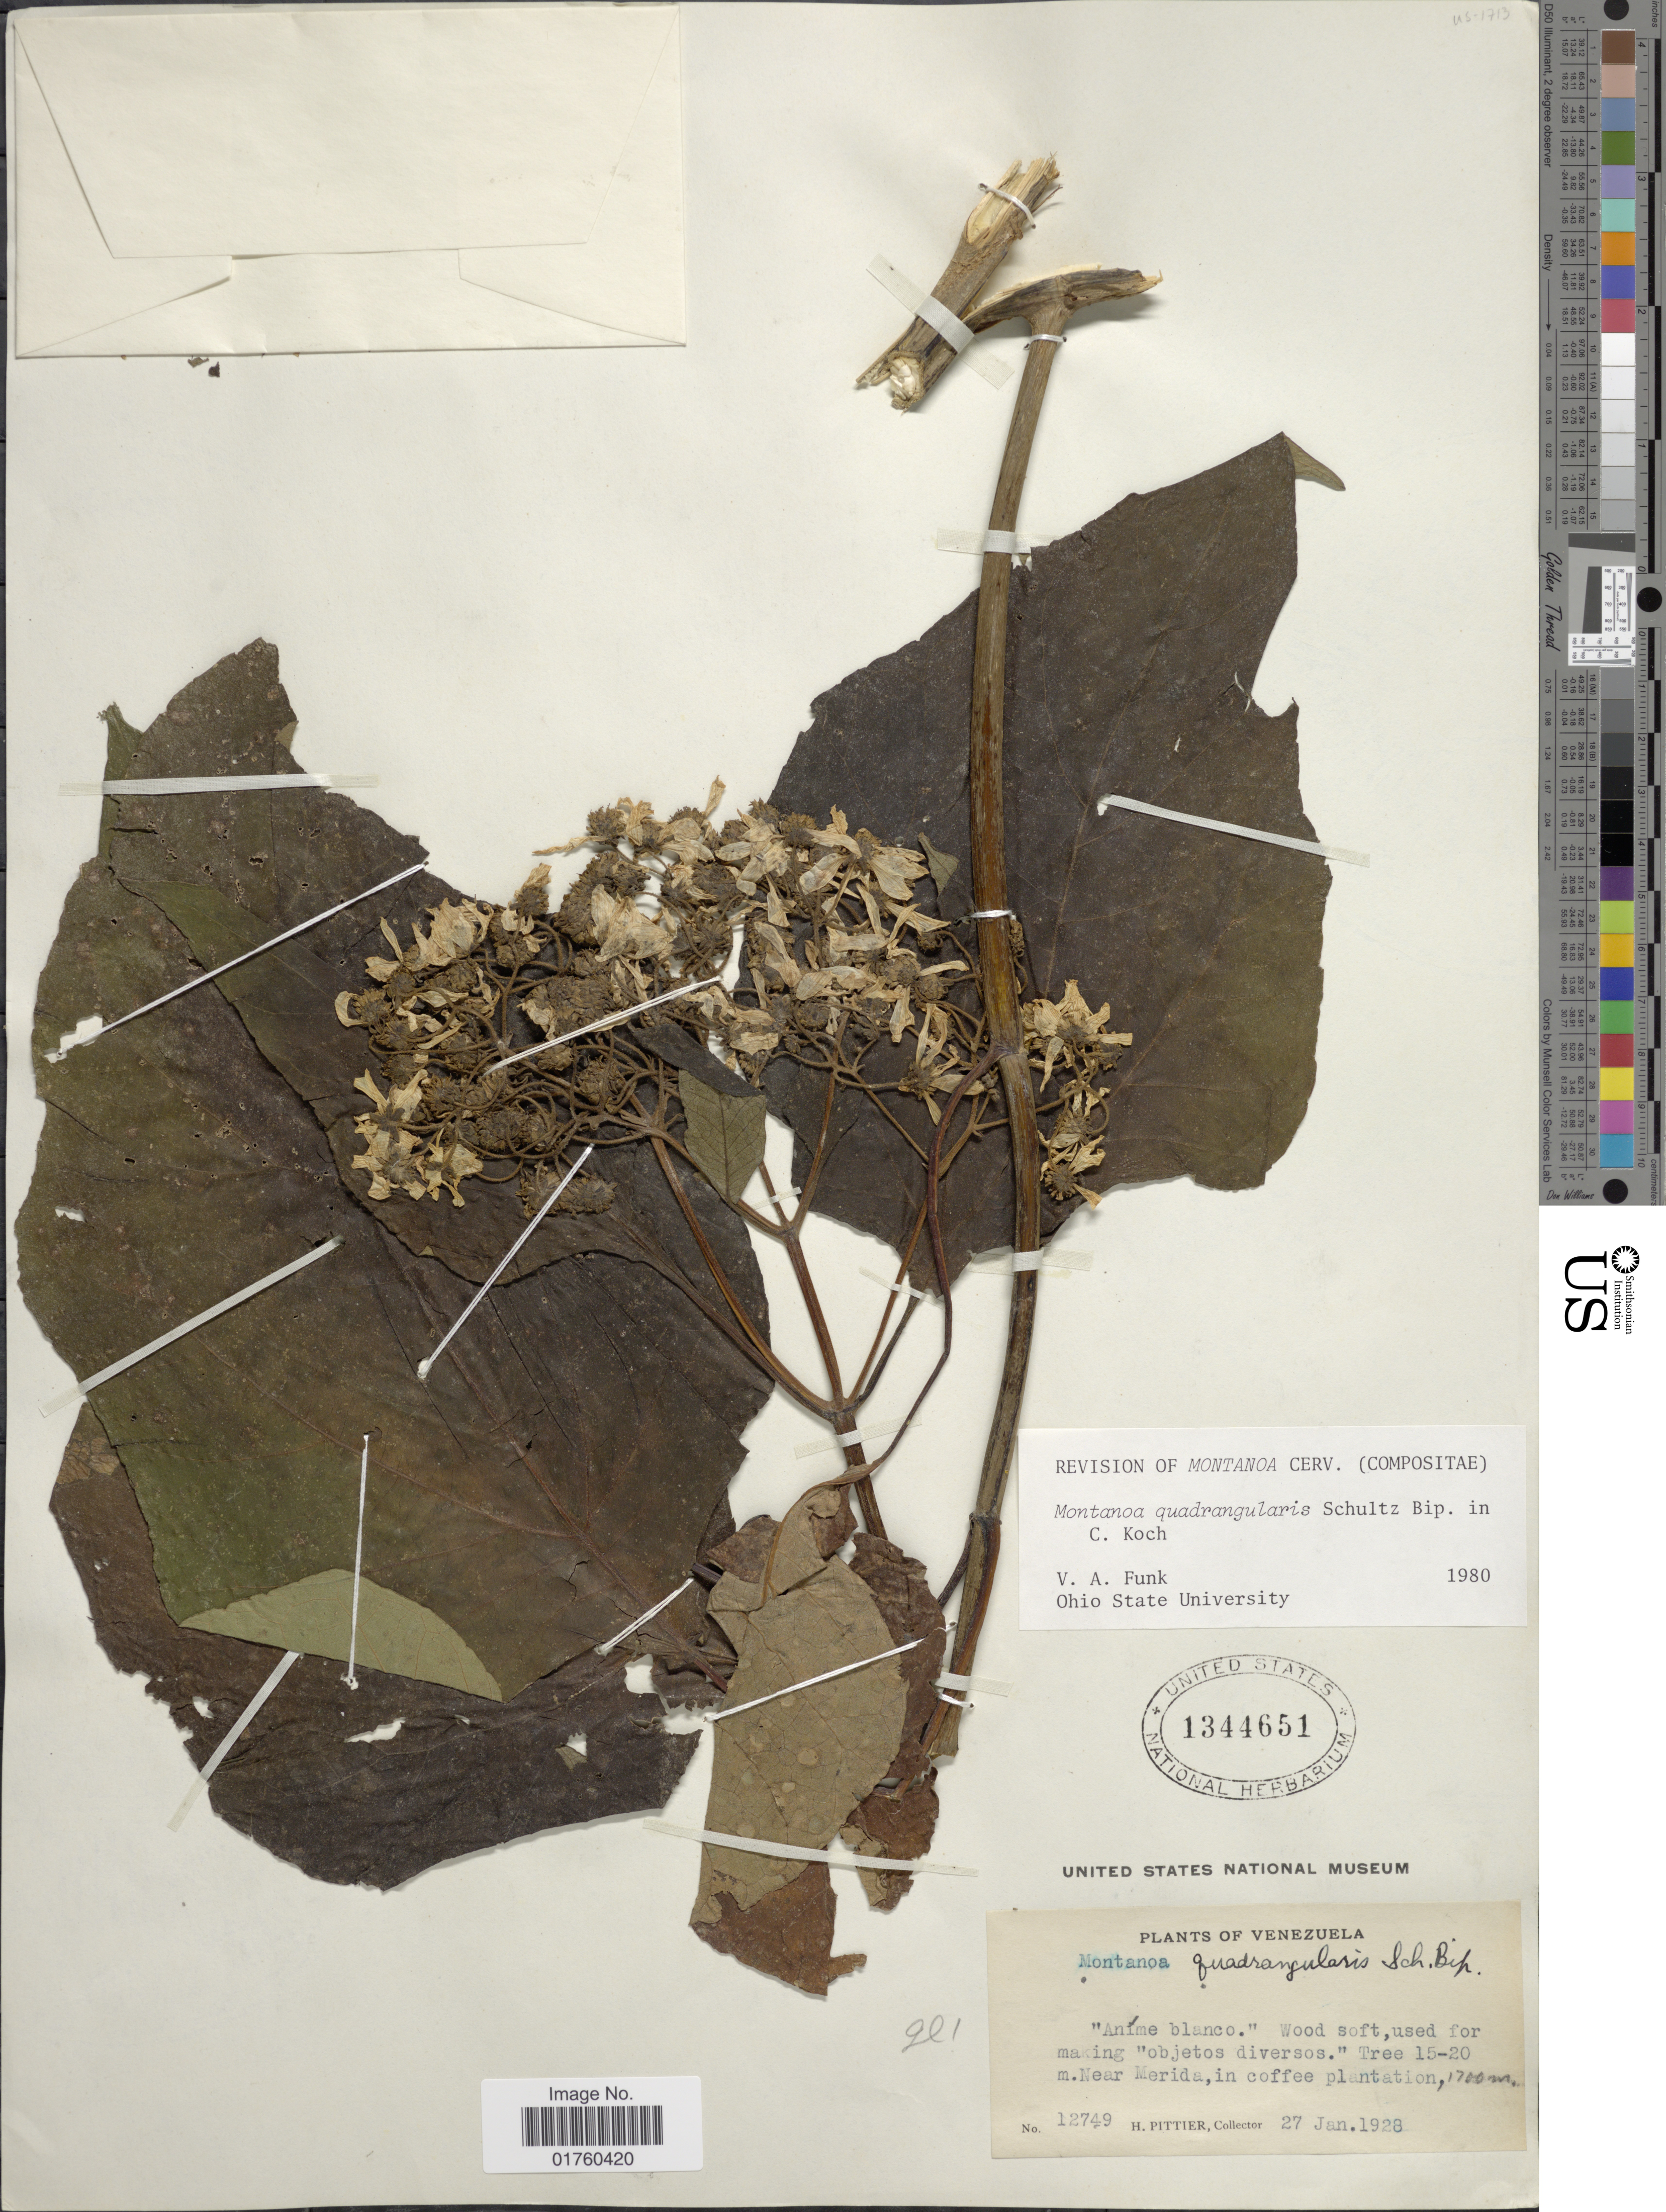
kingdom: Plantae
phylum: Tracheophyta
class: Magnoliopsida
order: Asterales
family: Asteraceae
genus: Montanoa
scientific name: Montanoa quadrangularis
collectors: H. F. Pittier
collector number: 12749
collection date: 1928-01-27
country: Venezuela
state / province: Mérida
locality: Near Merida, in coffee plantation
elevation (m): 1700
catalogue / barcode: US 1344651